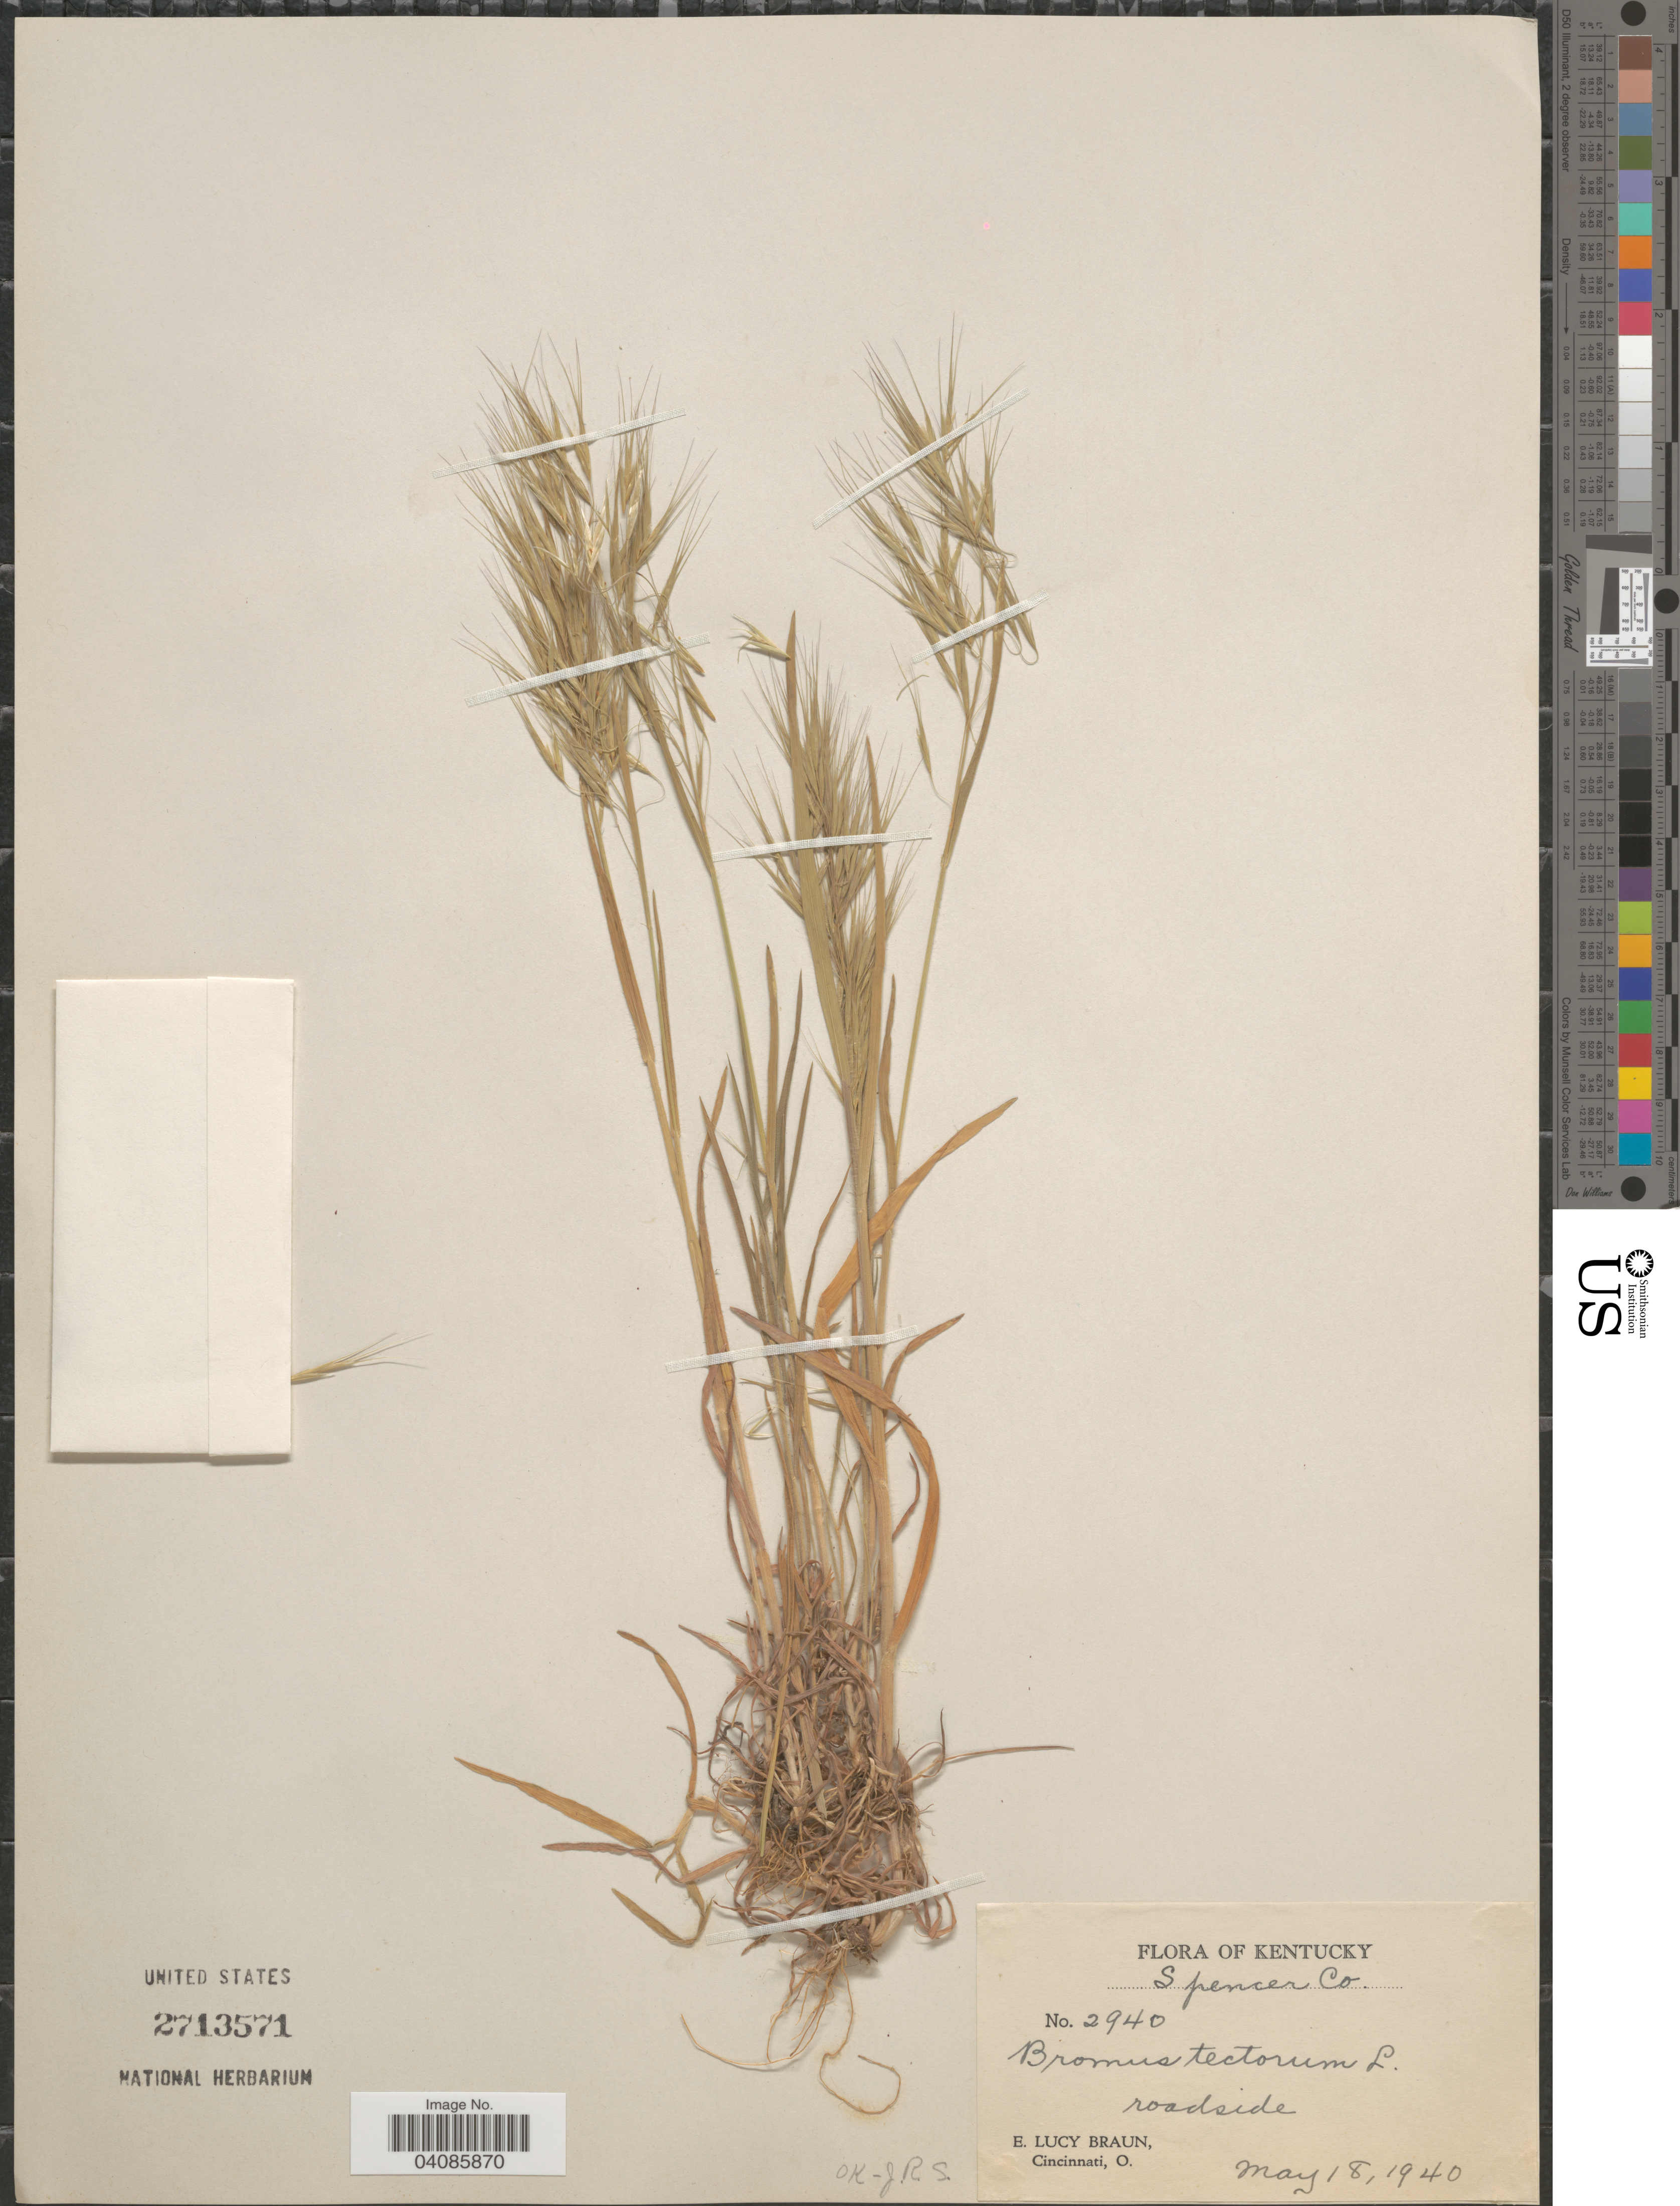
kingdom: Plantae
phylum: Tracheophyta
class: Liliopsida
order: Poales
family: Poaceae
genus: Bromus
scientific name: Bromus tectorum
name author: L.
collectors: E. L. Braun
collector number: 2940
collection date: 1940-05-18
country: United States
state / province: Kentucky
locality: Spencer Co. Roadside.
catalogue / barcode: US 2713571